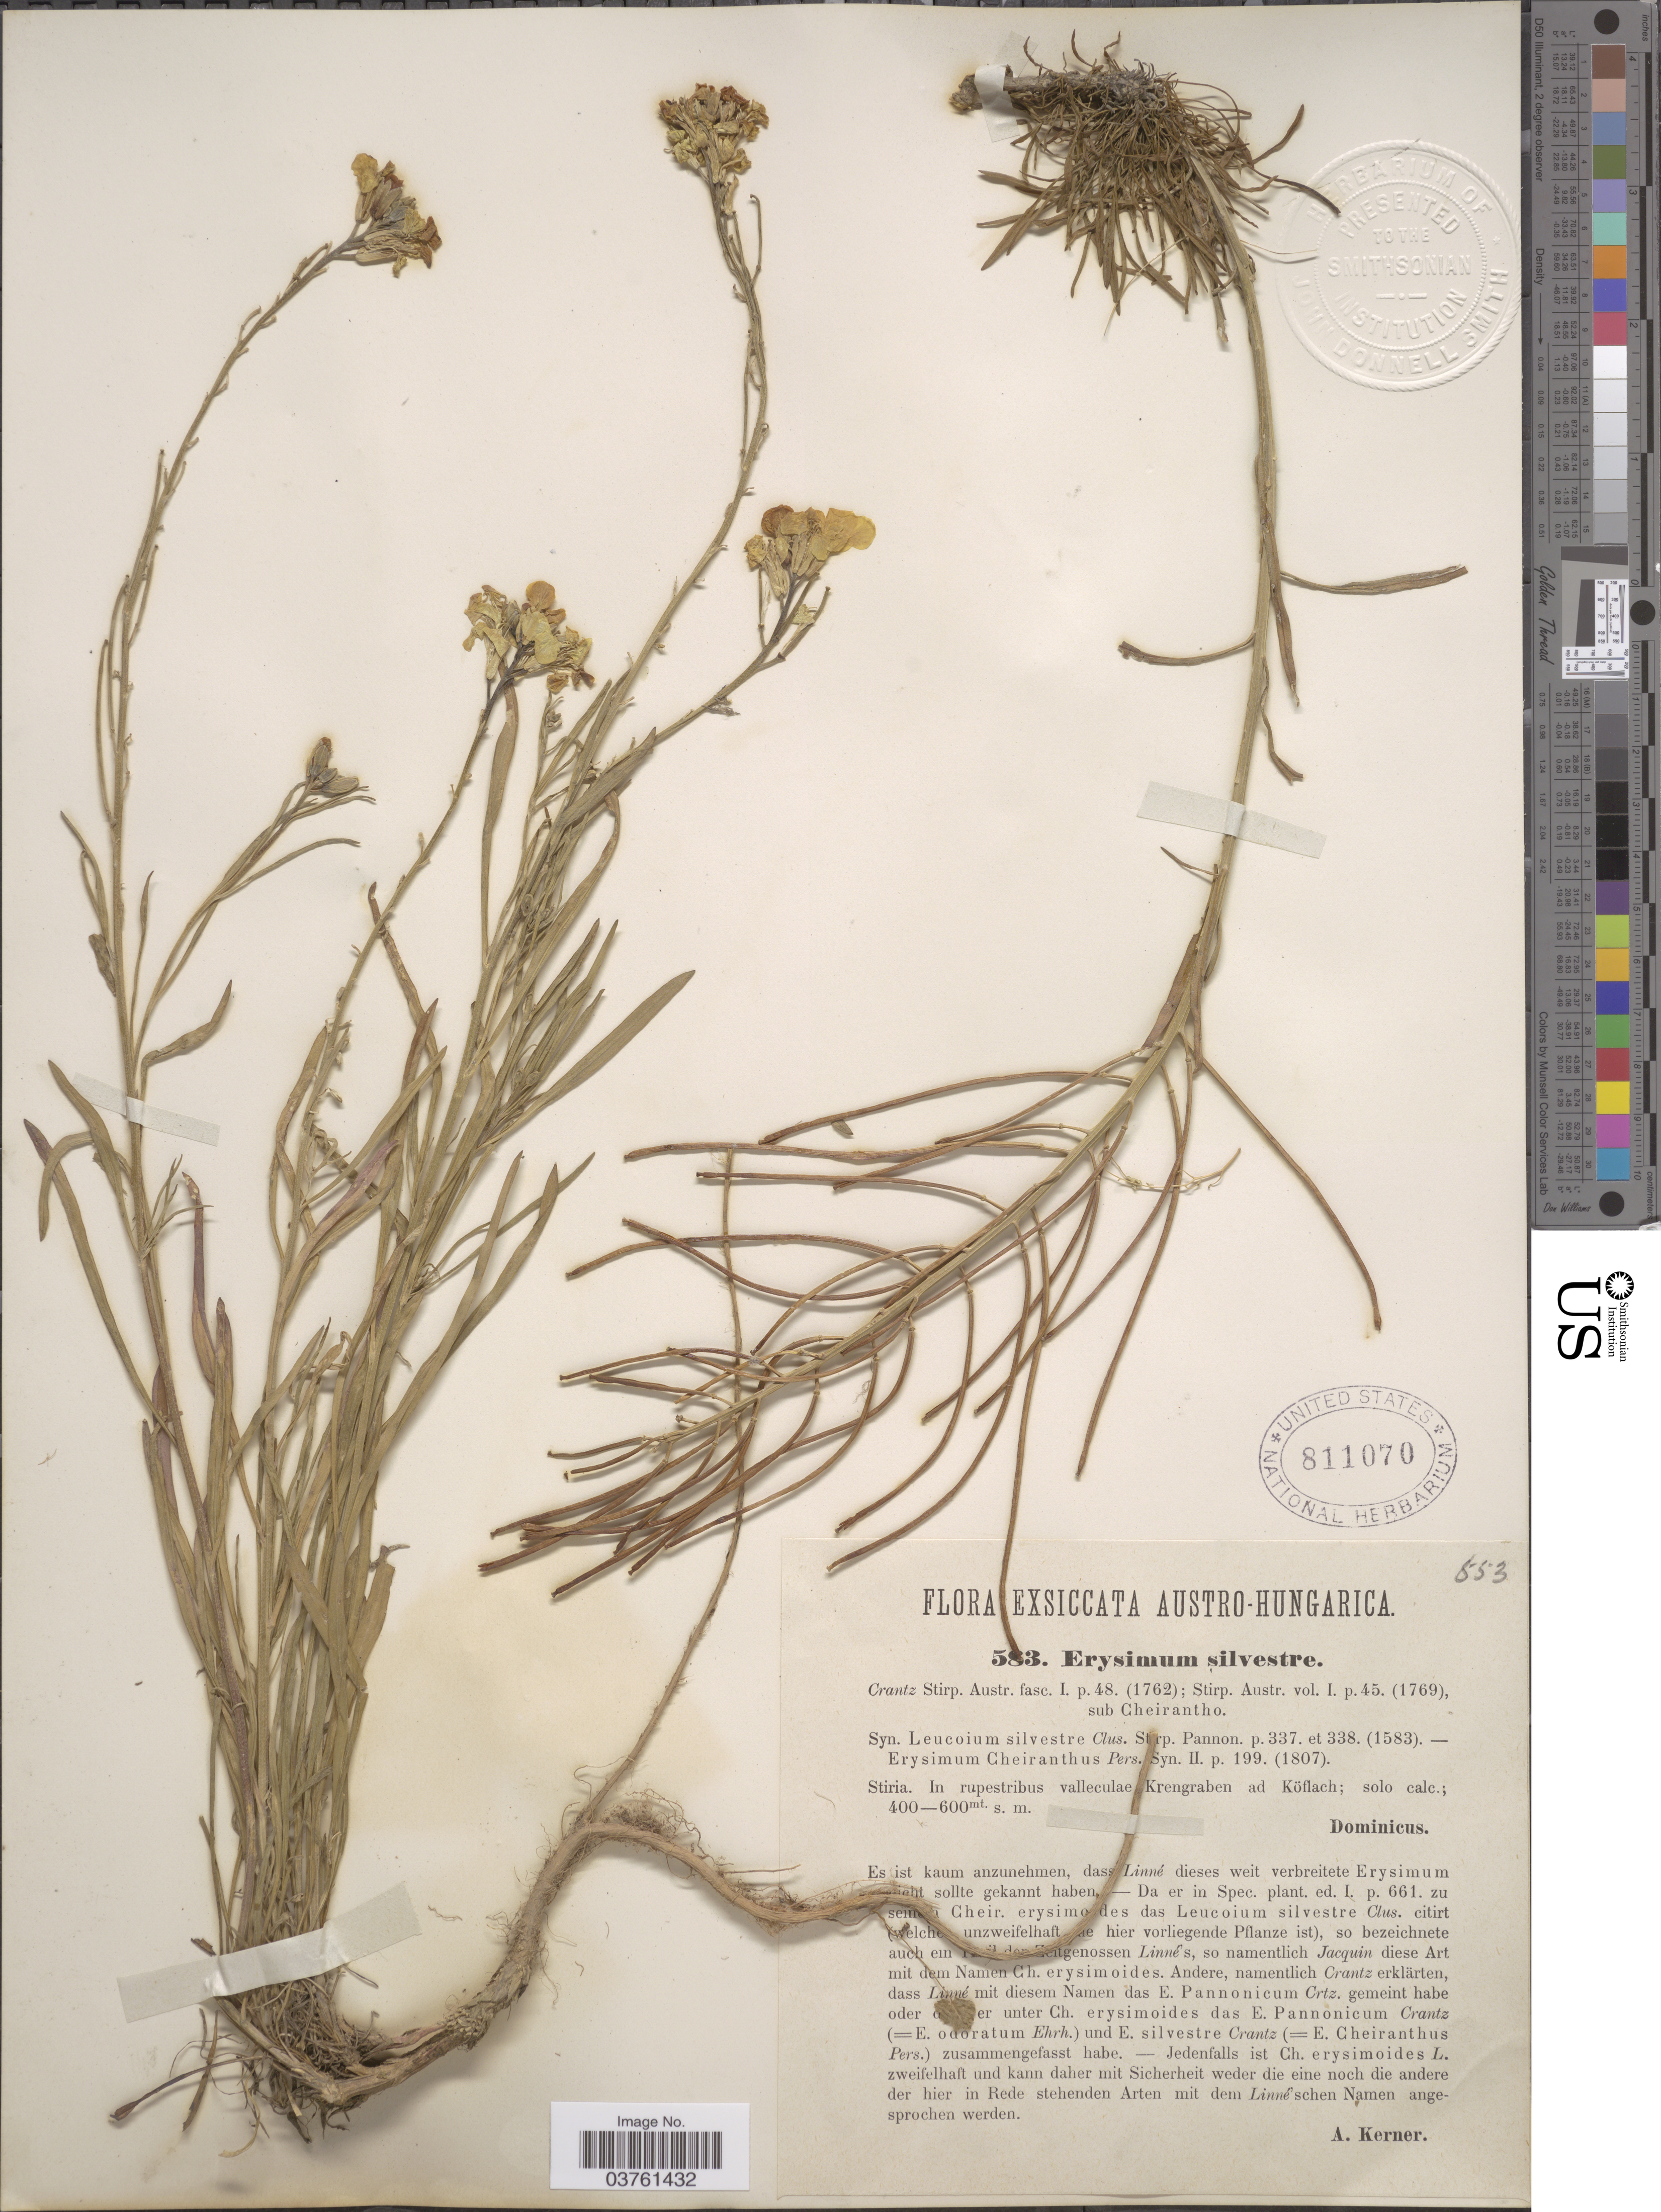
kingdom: Plantae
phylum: Tracheophyta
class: Magnoliopsida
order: Brassicales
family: Brassicaceae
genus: Erysimum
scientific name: Erysimum sylvestre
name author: (Crantz) Scop.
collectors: Dominicus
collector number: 583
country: Austria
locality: Austro-Hungarica. Stiria. In rupstribus valleculae Krengraben ad Köflach.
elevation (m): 400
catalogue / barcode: US 811070